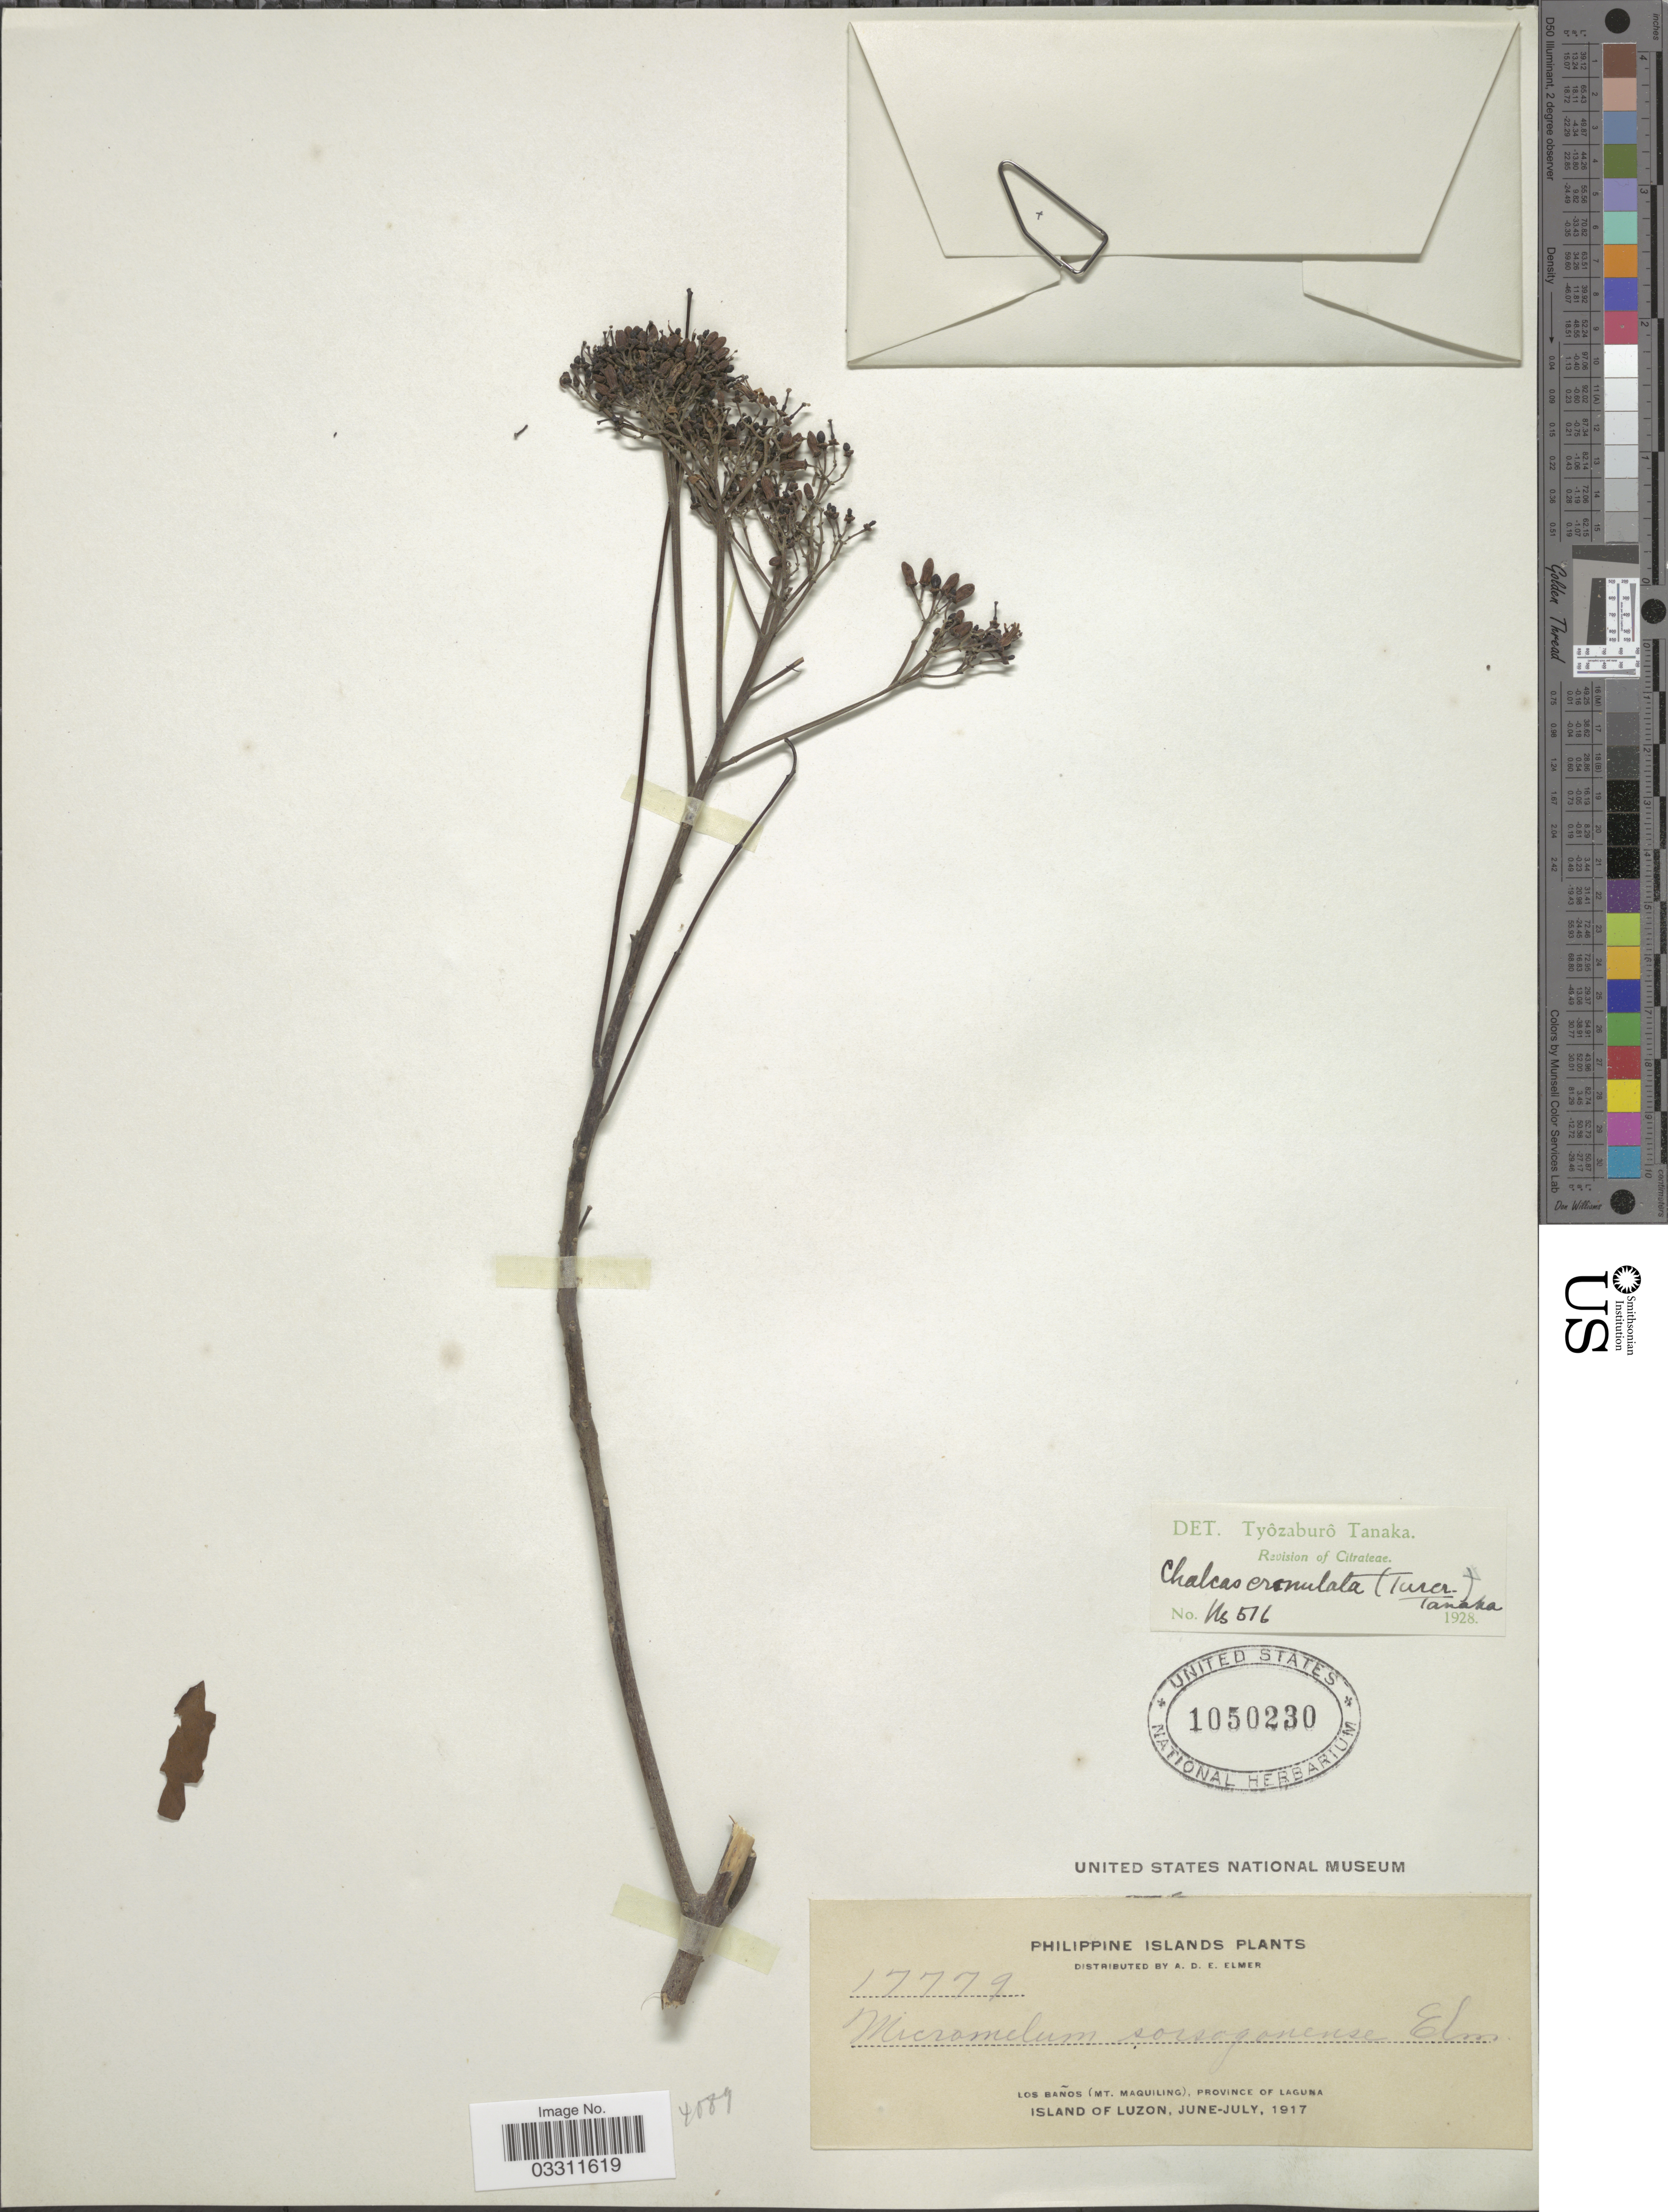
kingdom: Plantae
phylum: Tracheophyta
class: Magnoliopsida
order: Sapindales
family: Rutaceae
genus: Murraya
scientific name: Murraya crenulata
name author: (Turcz.) Oliv.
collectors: A. D. E. Elmer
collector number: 17779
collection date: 1917-06/1917-07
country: Philippines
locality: Philippine Islands. Los Baños (Mt. Maquiling), Province of Laguna. Island of Luzon.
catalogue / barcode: US 1050230